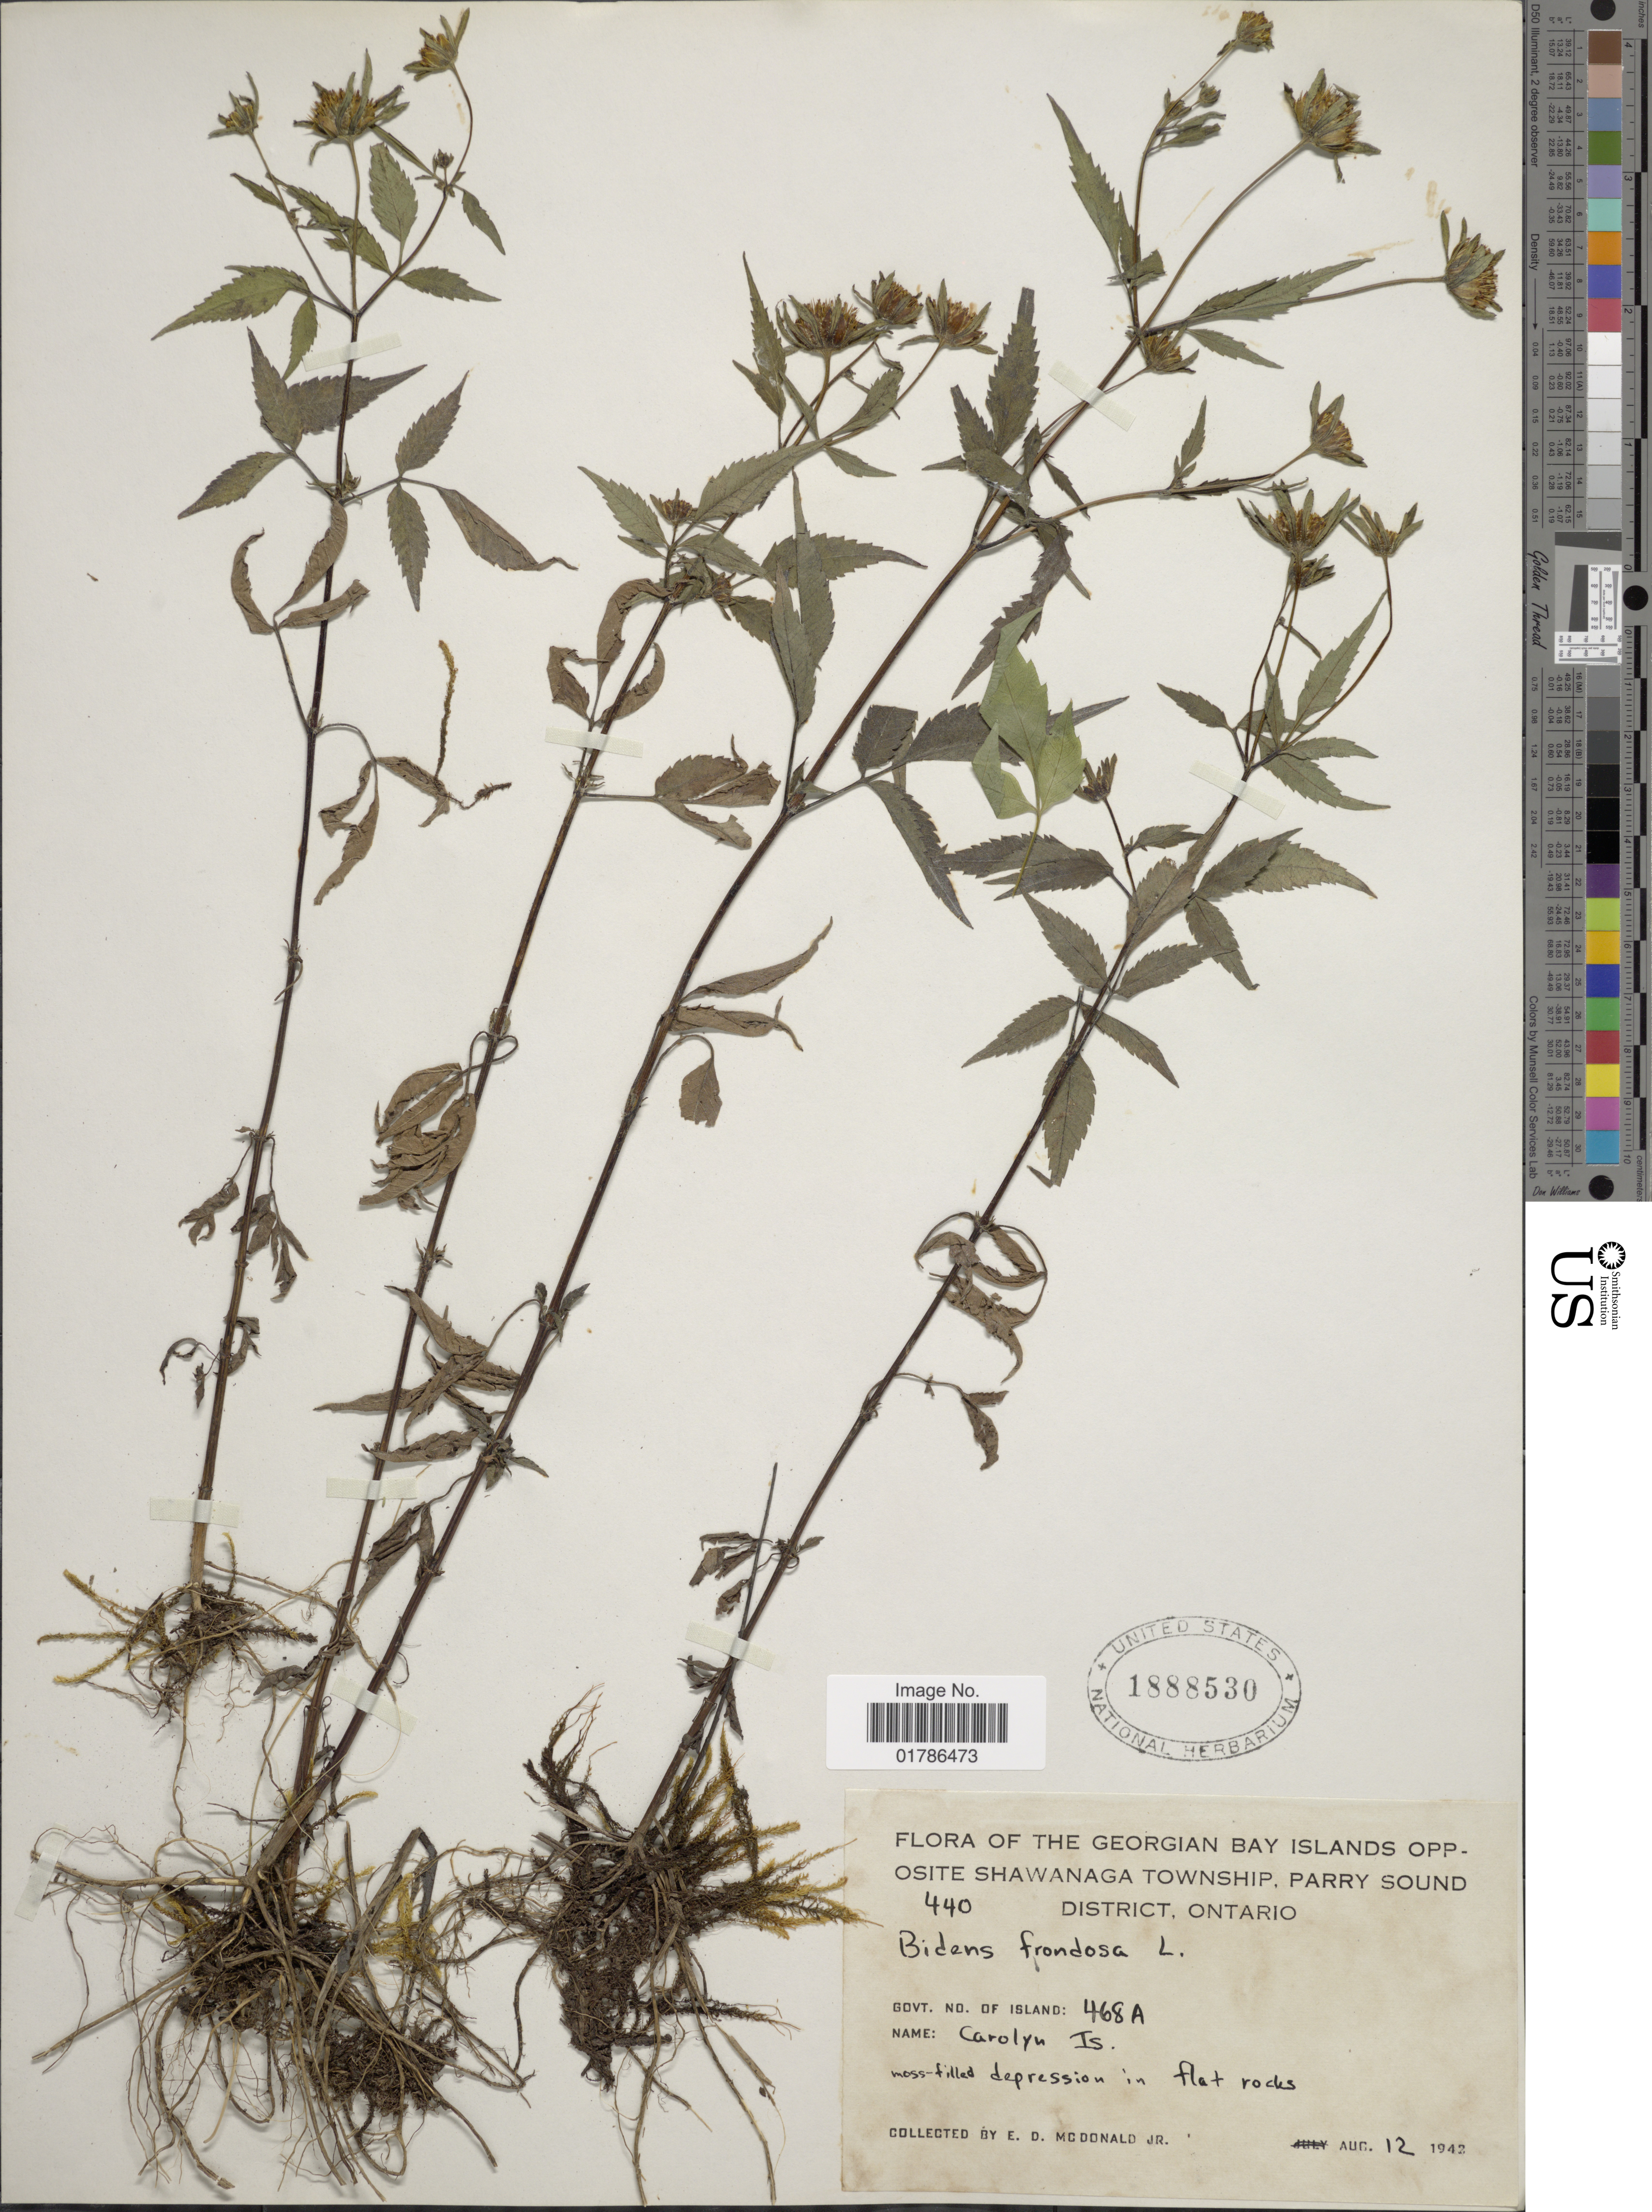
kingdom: Plantae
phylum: Tracheophyta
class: Magnoliopsida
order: Asterales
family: Asteraceae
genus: Bidens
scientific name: Bidens frondosa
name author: L.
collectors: E. D. McDonald Jr.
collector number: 440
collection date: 1942-08-12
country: Canada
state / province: Ontario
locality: Georgian Bay Islands Opposite Shawanaga township, Parry Sound District, Ontario, Govt. No. of Island: 468A, Carolyn Is.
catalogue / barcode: US 1888530